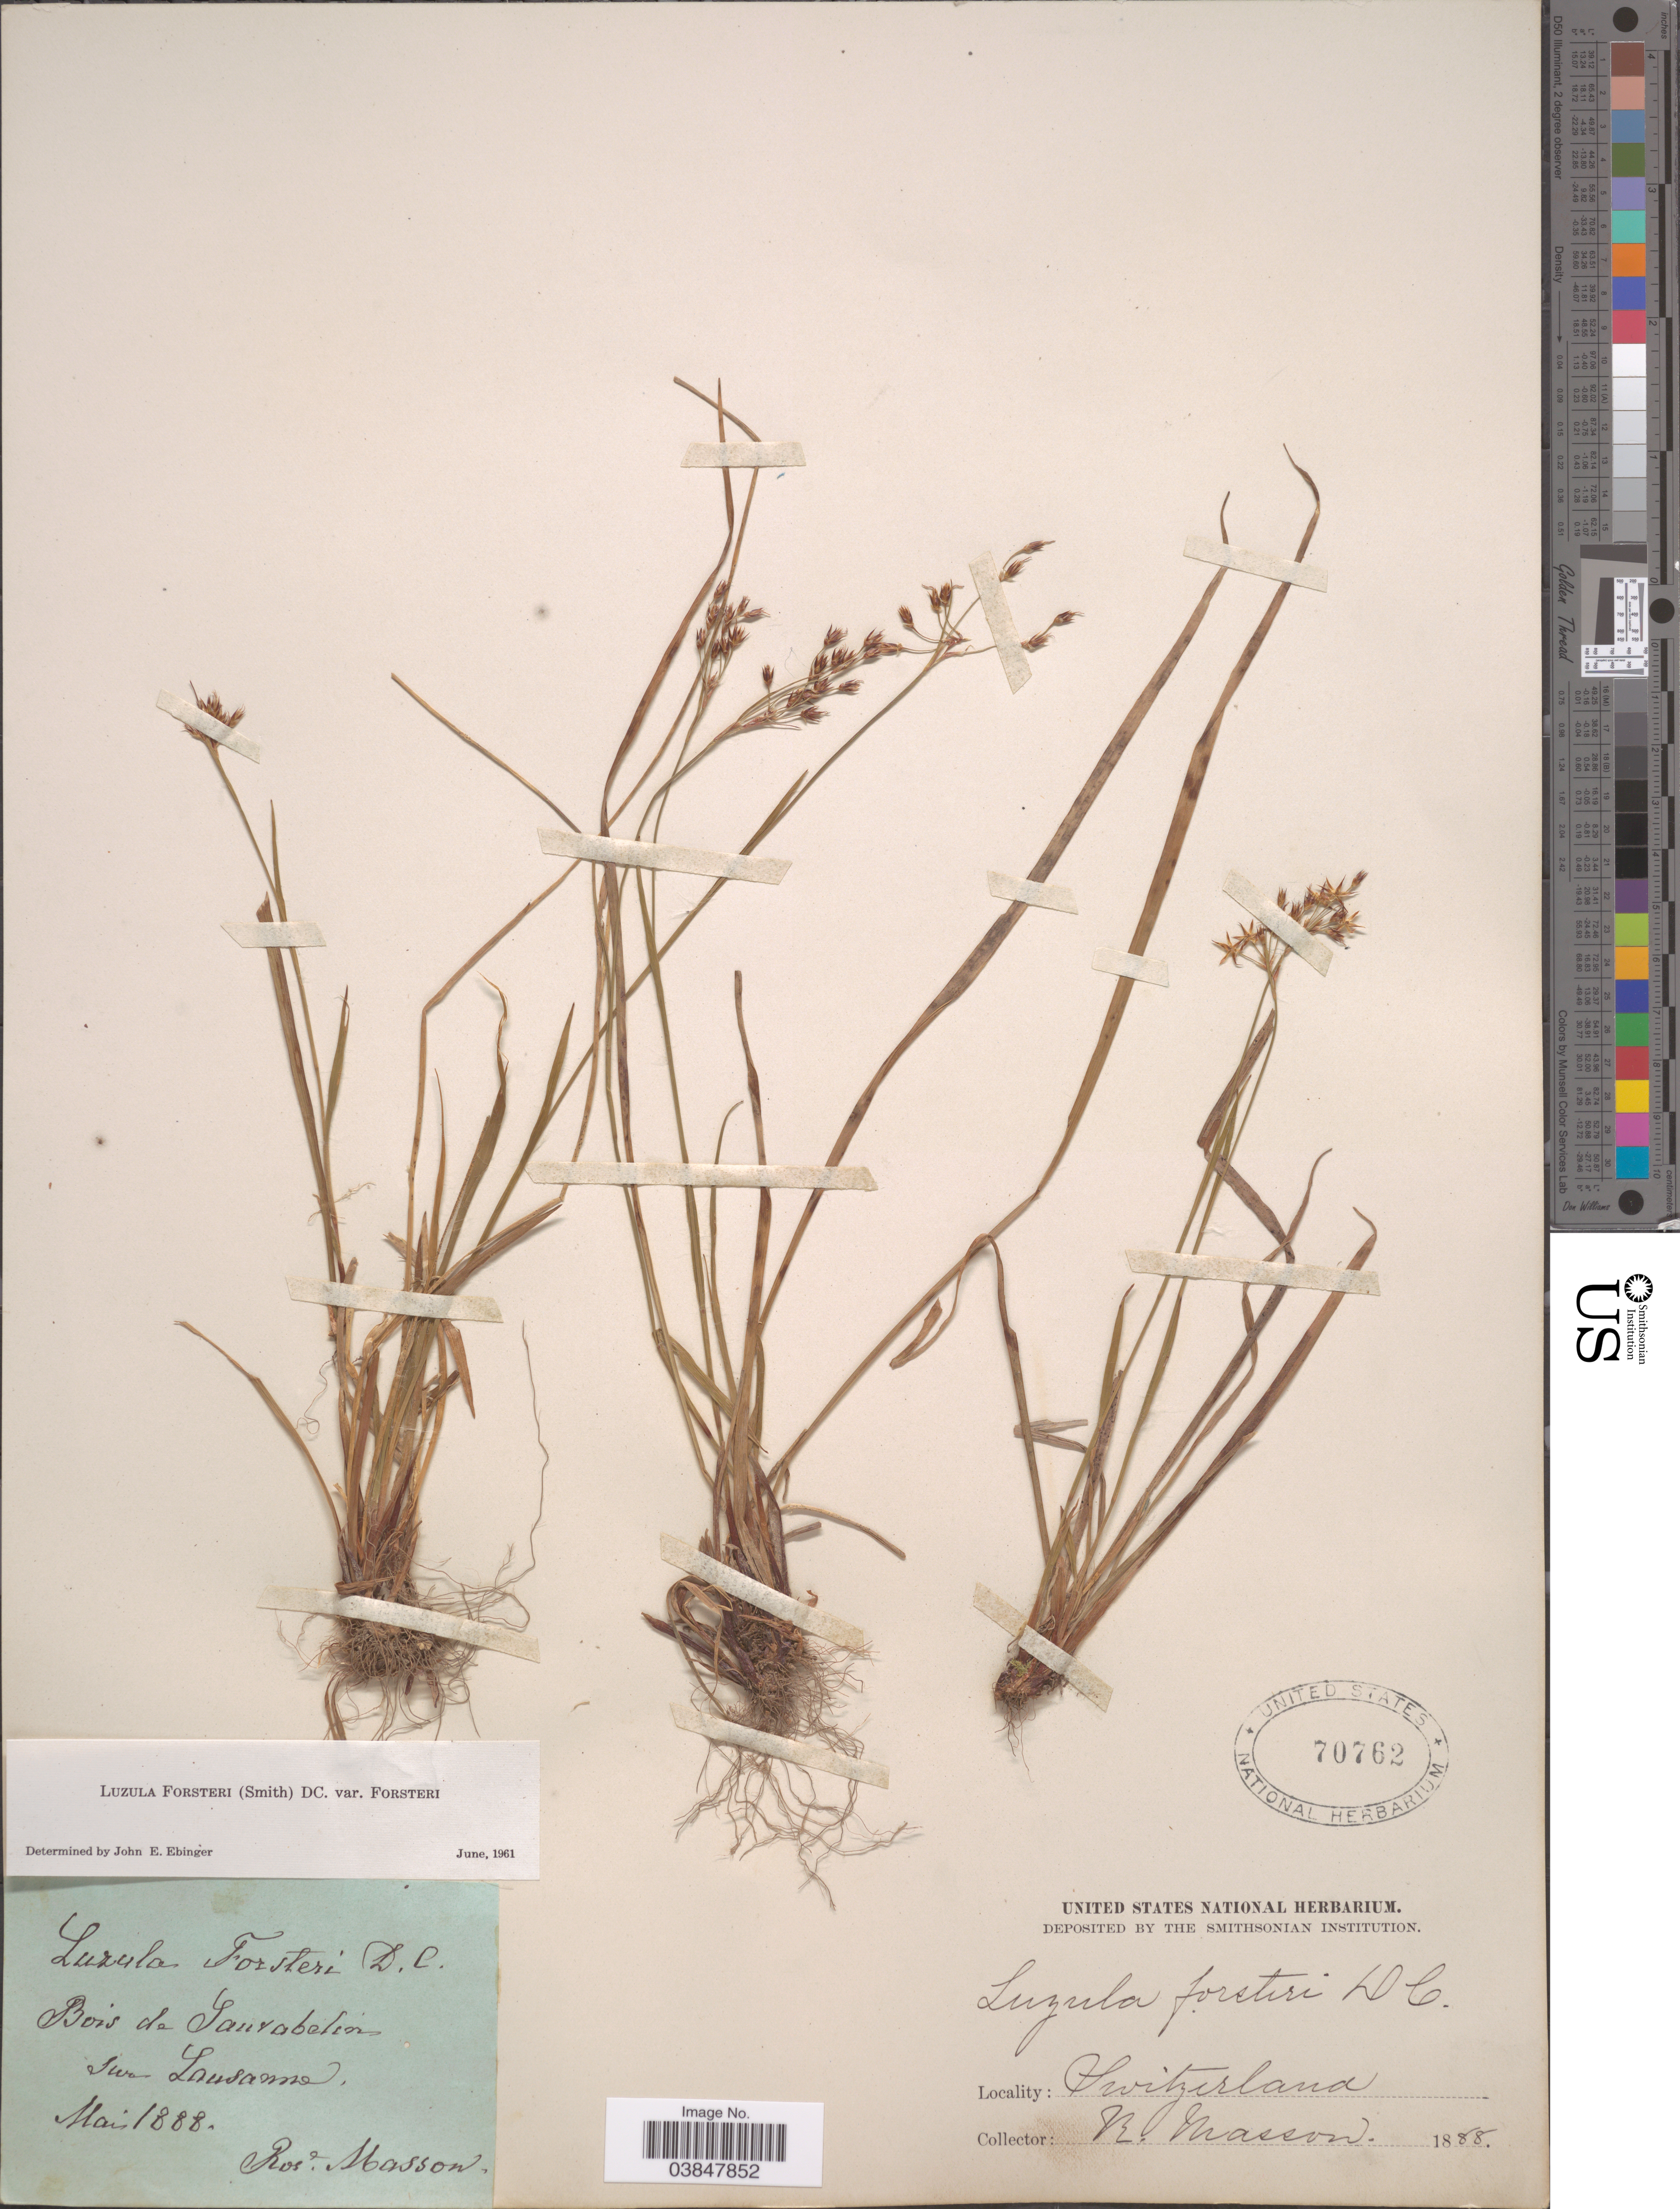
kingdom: Plantae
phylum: Tracheophyta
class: Liliopsida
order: Poales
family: Juncaceae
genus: Luzula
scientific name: Luzula forsteri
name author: (Sm.) DC.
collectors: R. Masson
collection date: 1888-05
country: Switzerland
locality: Bois de Saurabelin sur Lausanne.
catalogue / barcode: US 70762